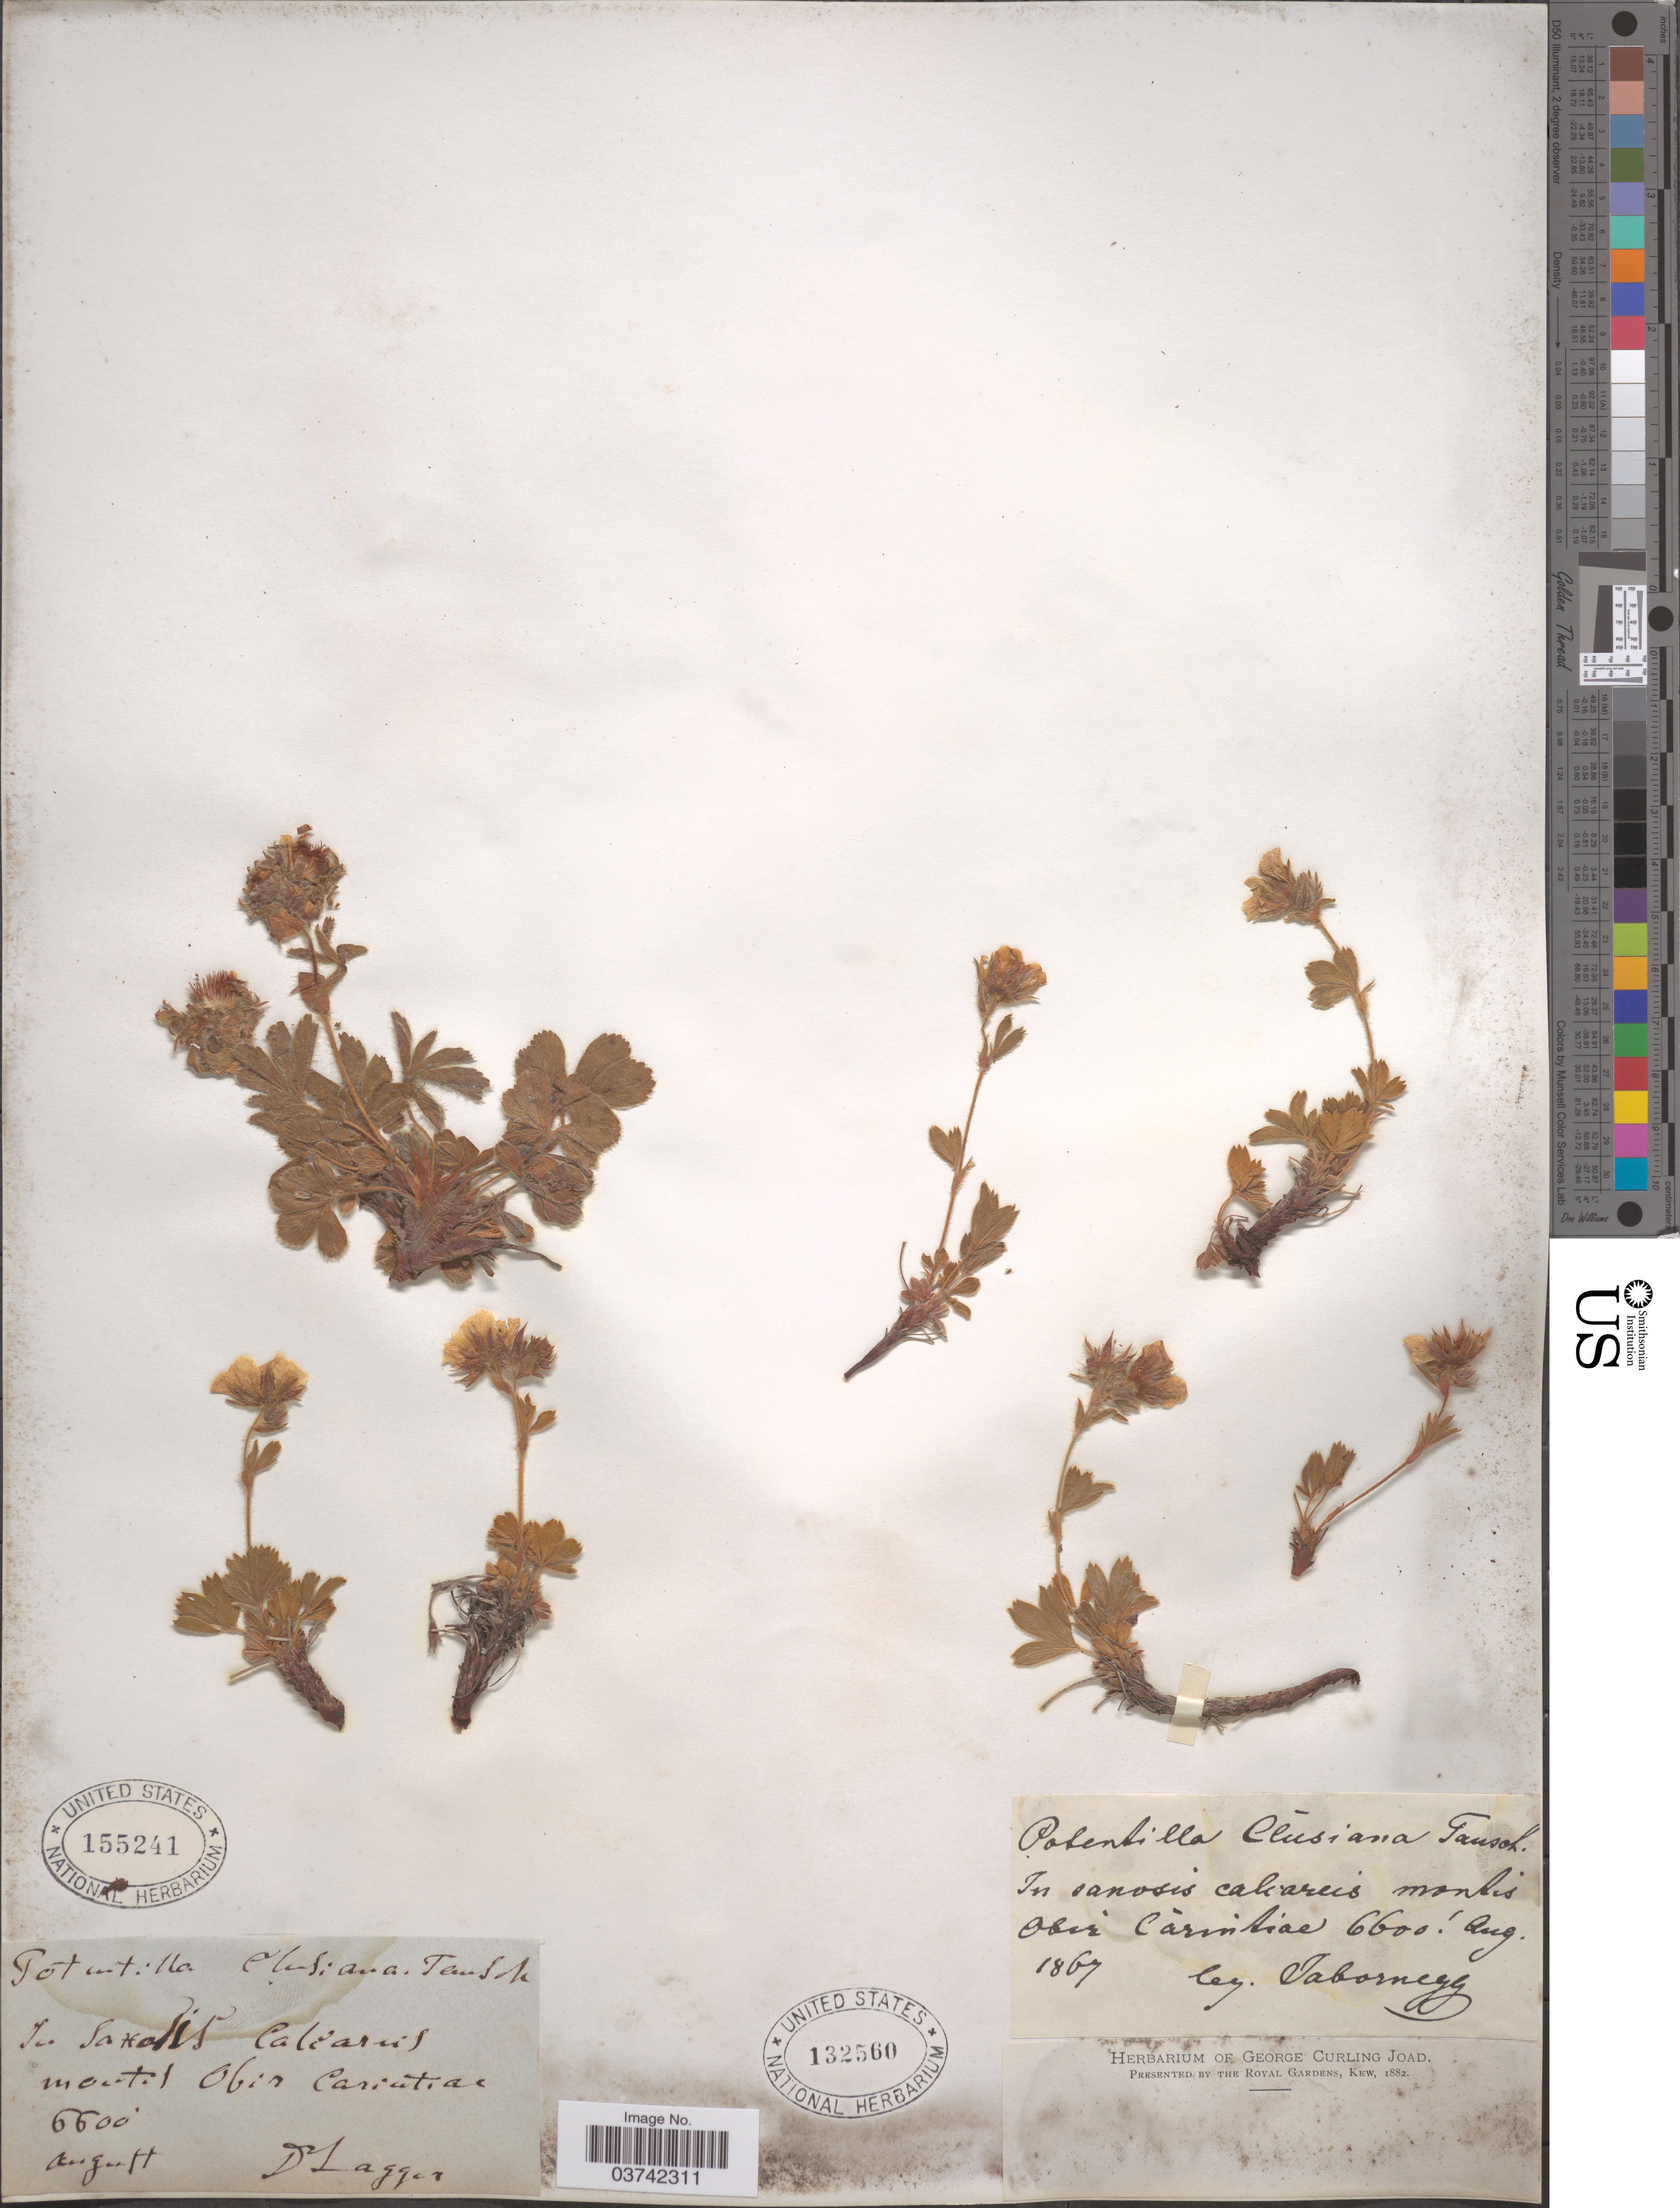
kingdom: Plantae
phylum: Tracheophyta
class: Magnoliopsida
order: Rosales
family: Rosaceae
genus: Potentilla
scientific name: Potentilla clusiana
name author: Jacq.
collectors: F. J. Lagger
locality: In saxalis Caliarus montis Obir Carintiae. [interpreted]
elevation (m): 2012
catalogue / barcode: US 155241